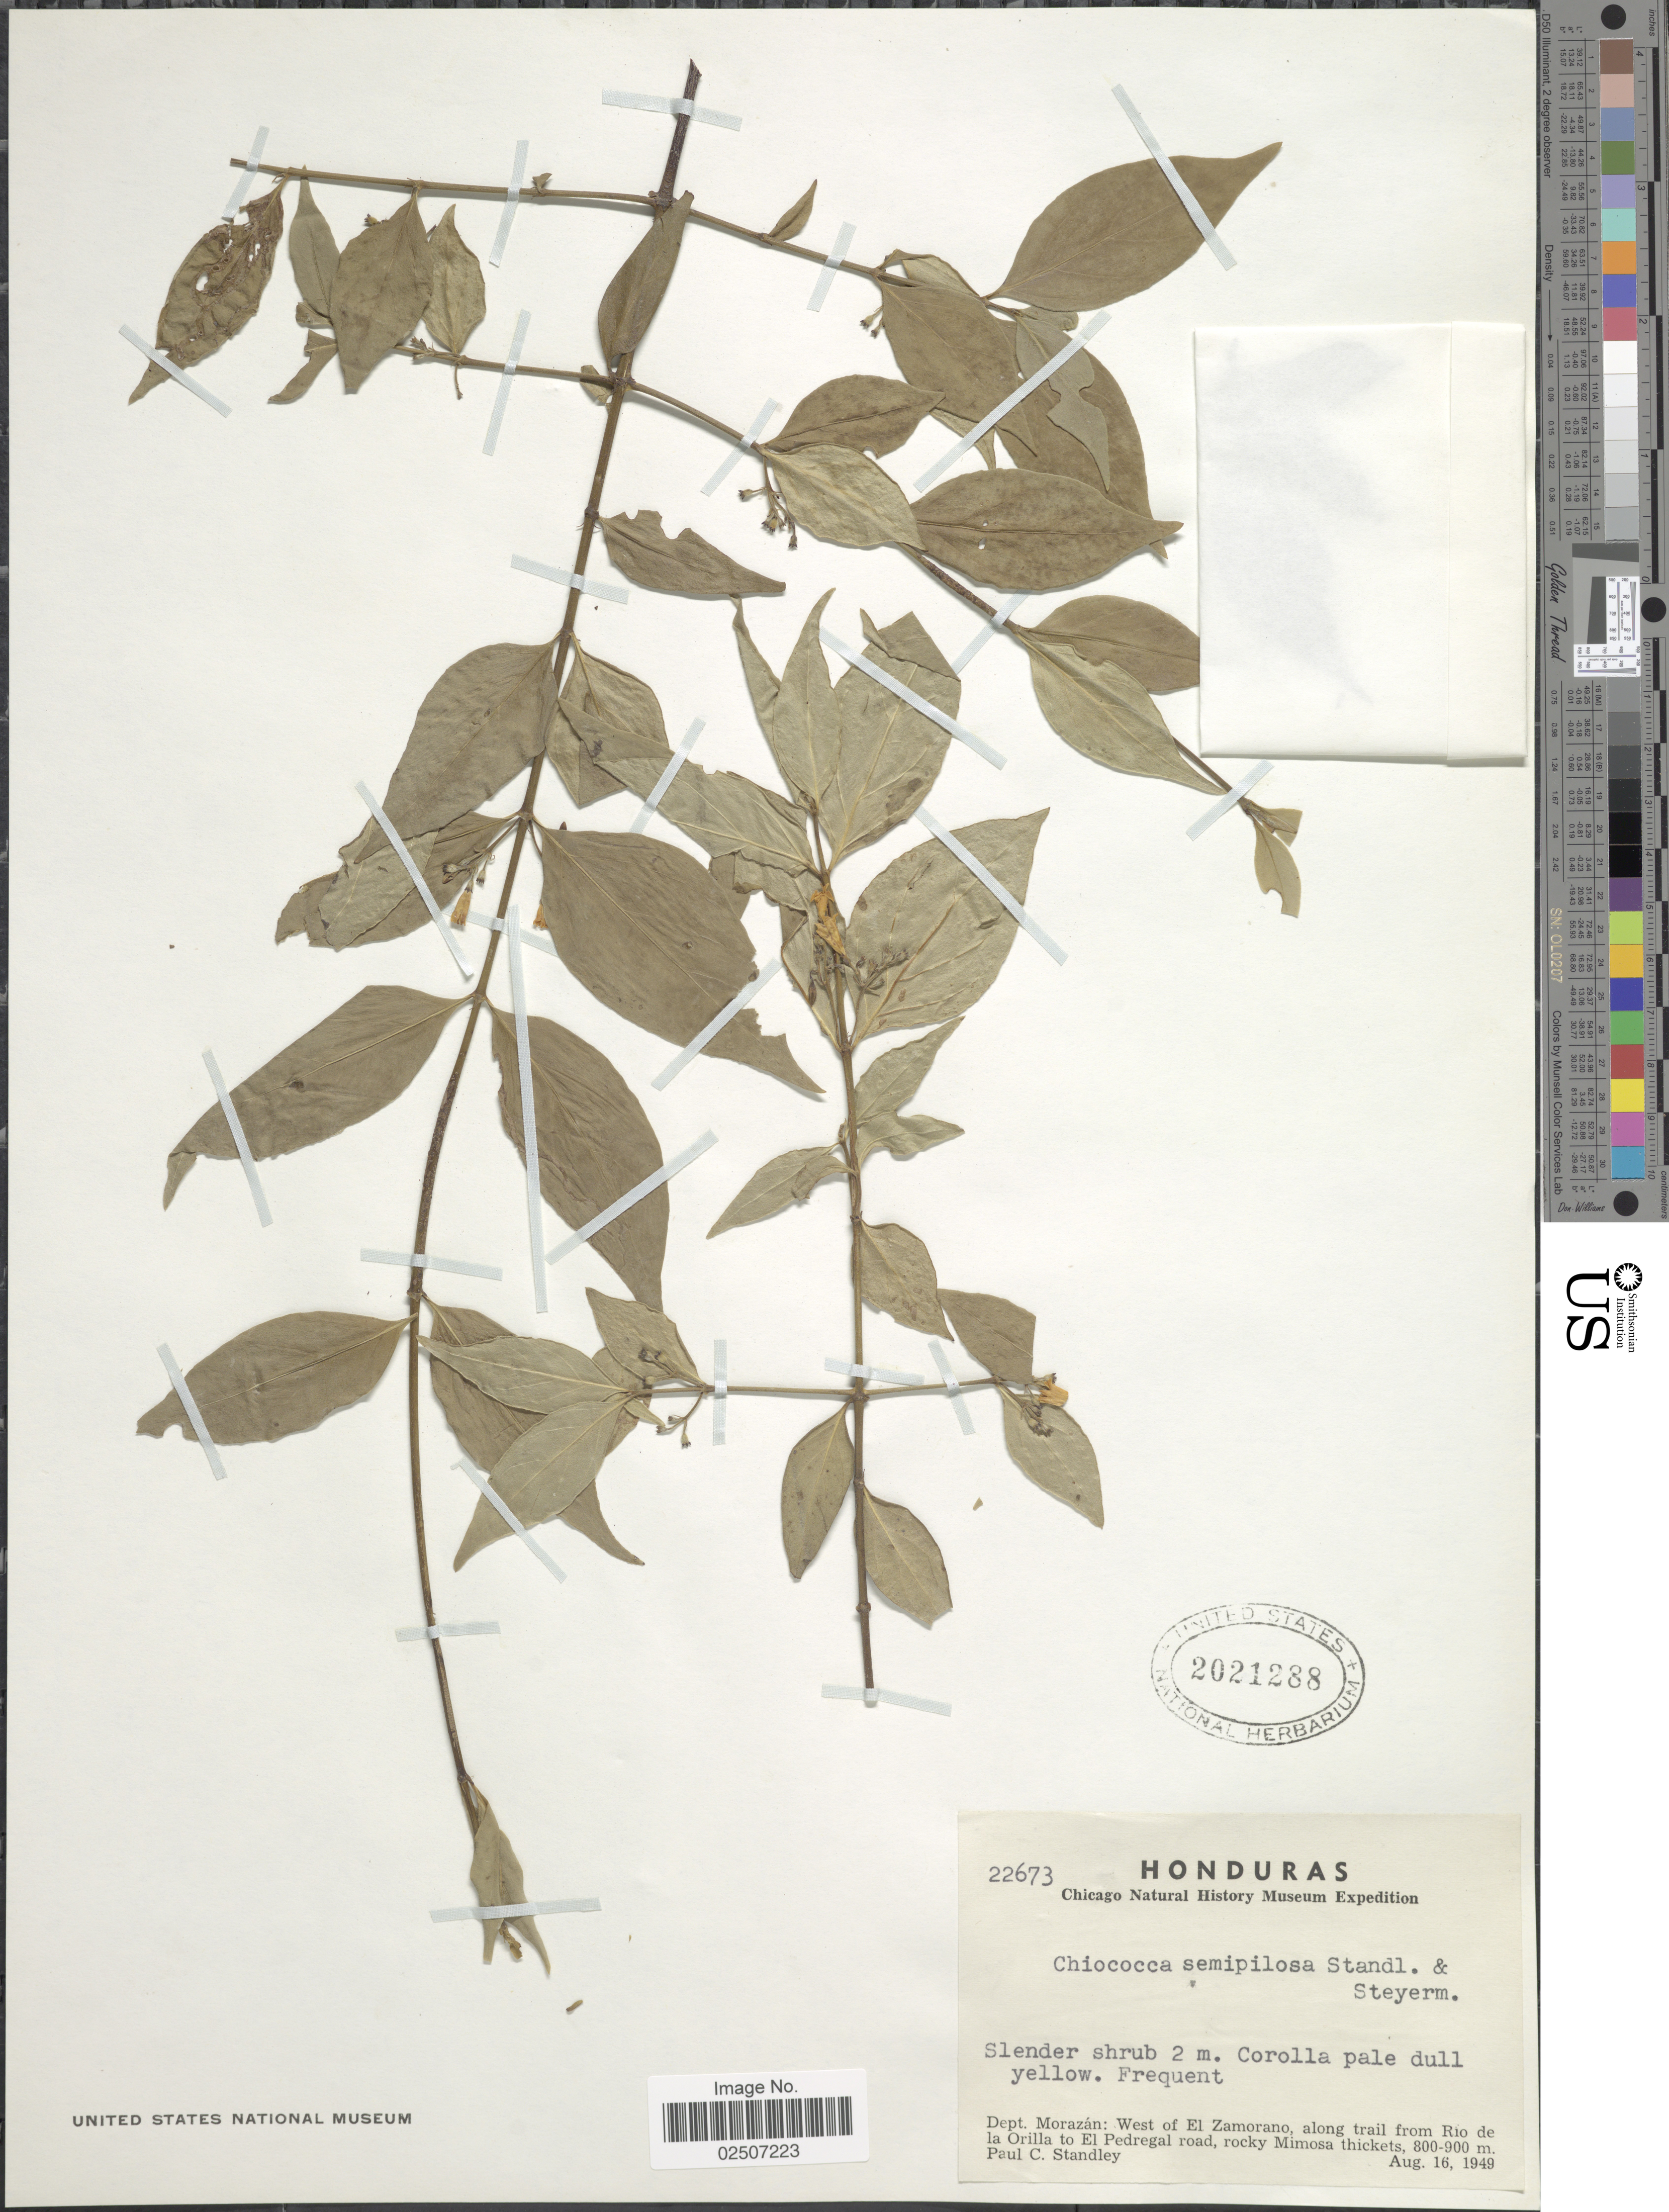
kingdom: Plantae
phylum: Tracheophyta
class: Magnoliopsida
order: Gentianales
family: Rubiaceae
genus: Chiococca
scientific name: Chiococca semipilosa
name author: Standl. & Steyerm.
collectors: P. C. Standley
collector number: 22673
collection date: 1949-08-16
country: Honduras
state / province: Fco. Morazán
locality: Dept. Morazan: West of El Zamorano, along trail from Rio de la Orilla to El Pedregal road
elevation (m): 800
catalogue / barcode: US 2021288